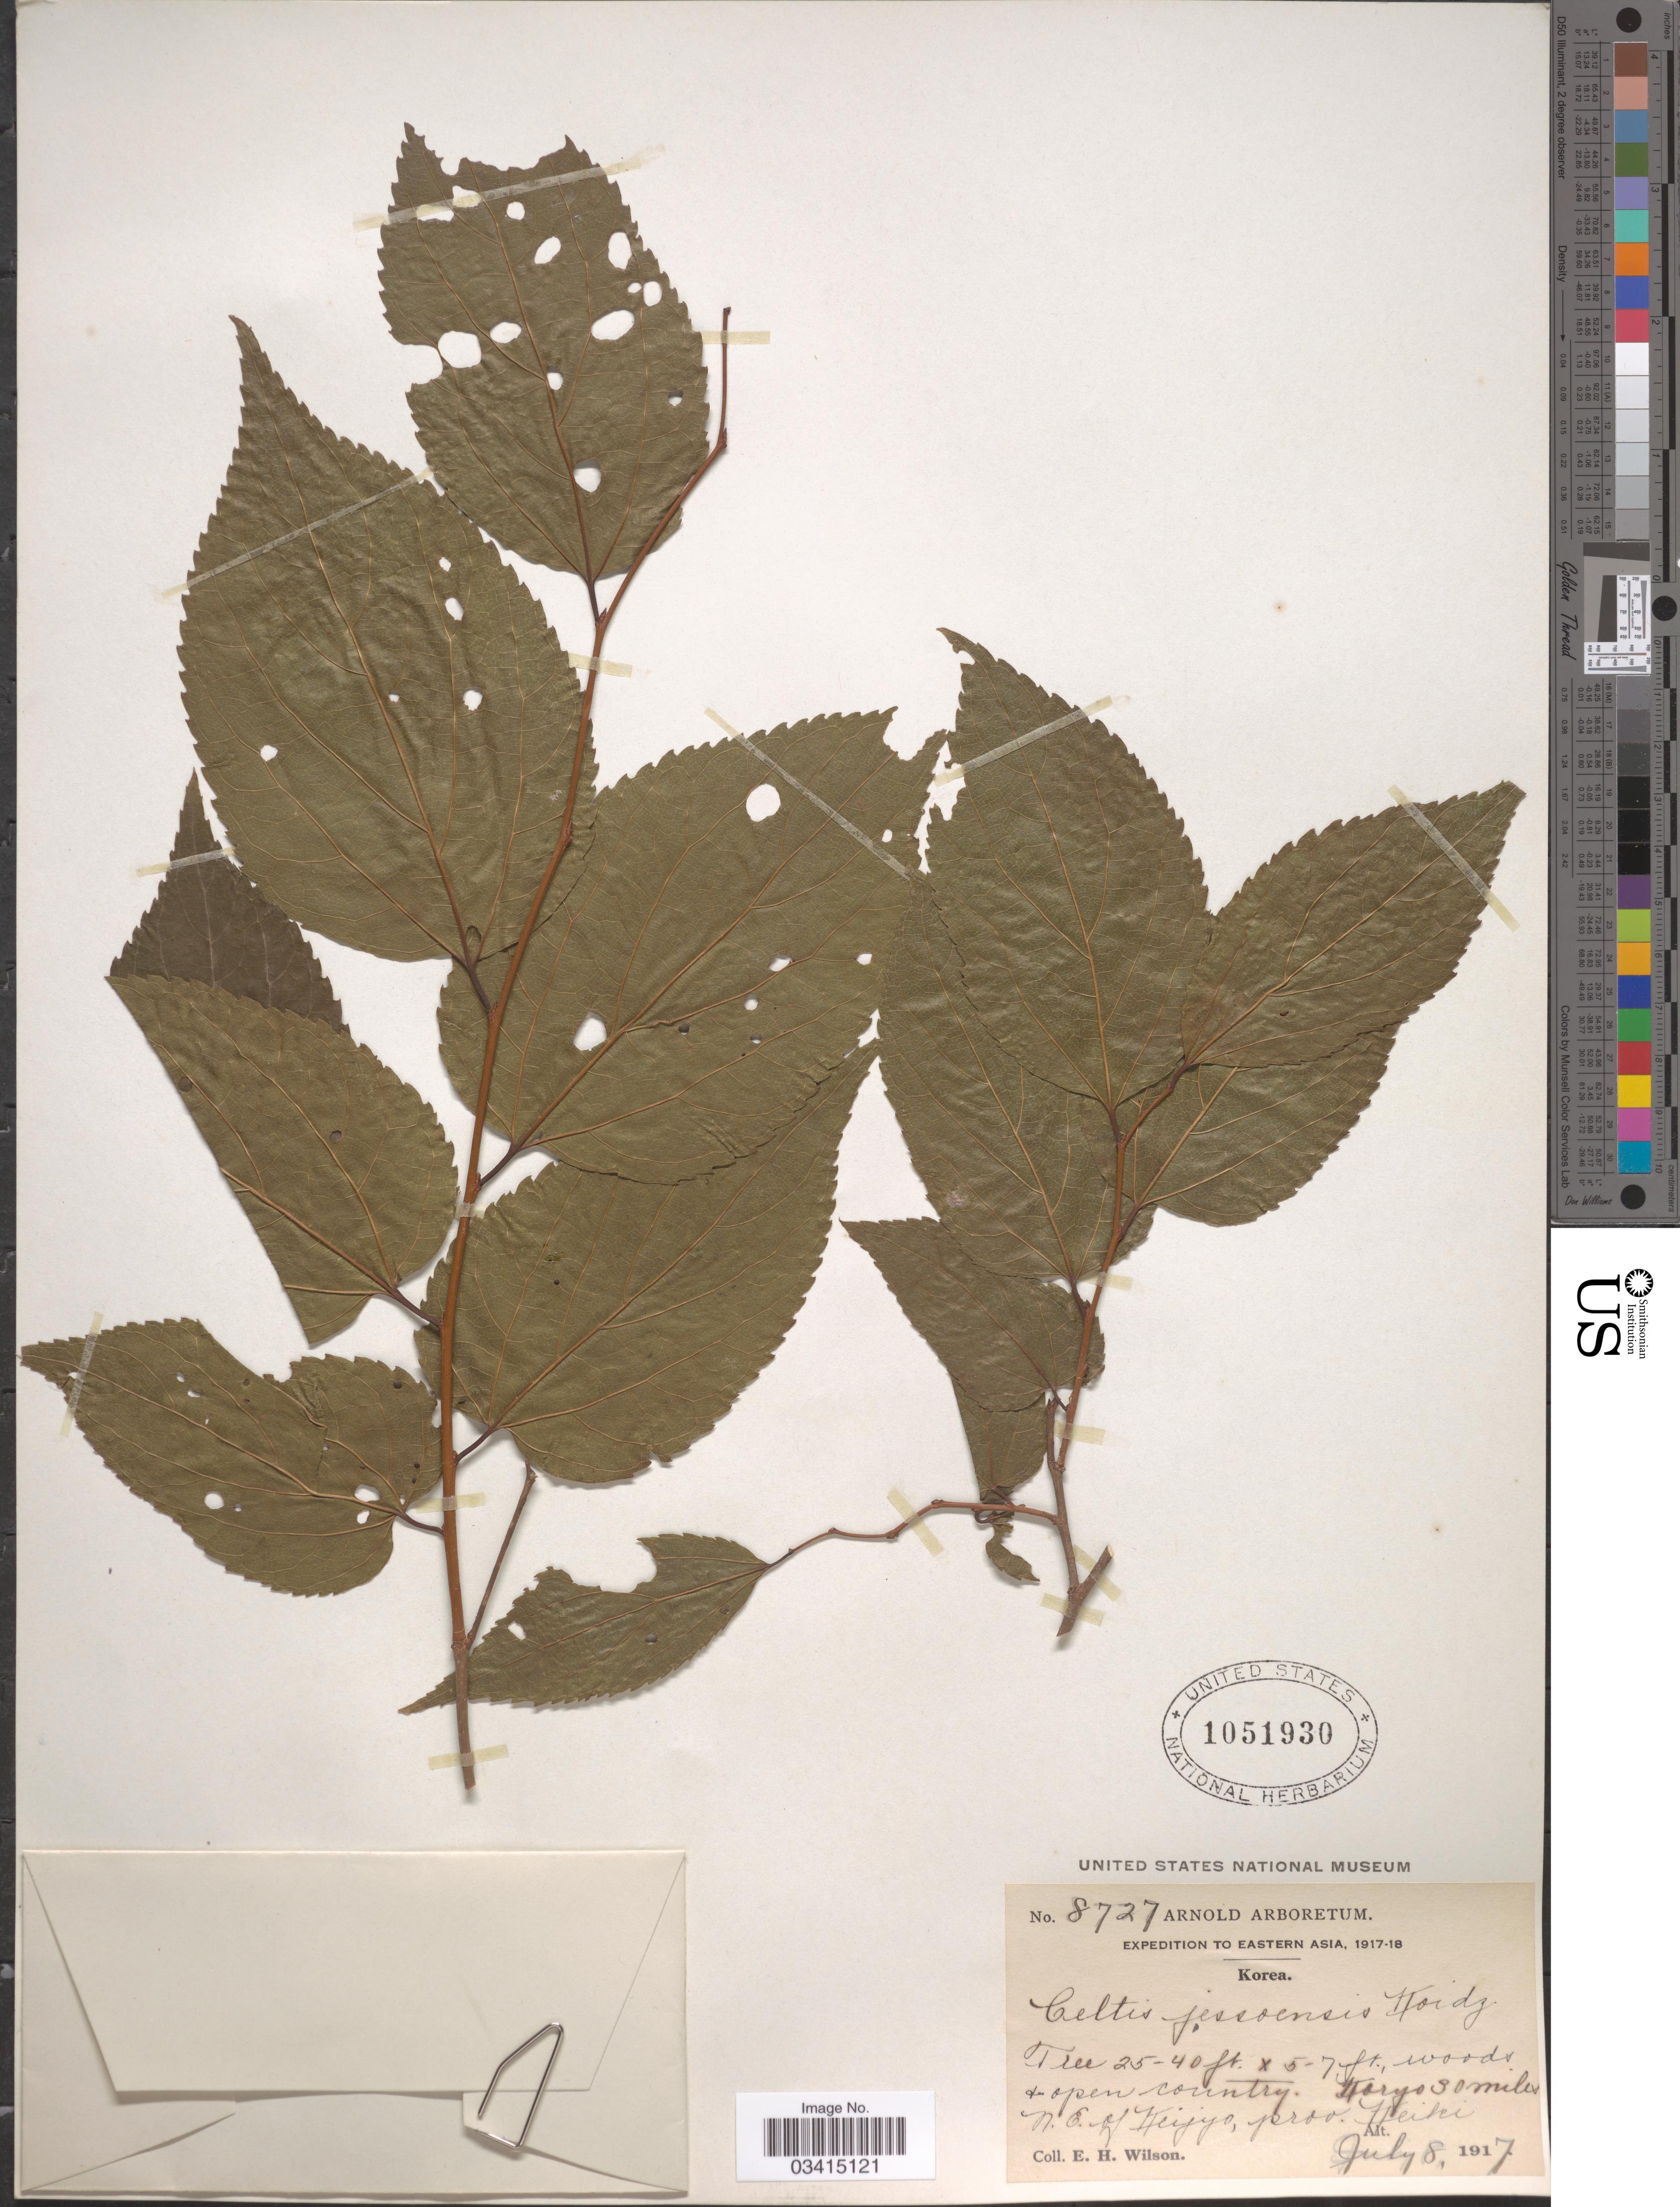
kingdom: Plantae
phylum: Tracheophyta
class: Magnoliopsida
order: Rosales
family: Cannabaceae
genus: Celtis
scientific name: Celtis jessoensis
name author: Koidz.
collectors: E. Wilson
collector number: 8727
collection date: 1917-07-08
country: South Korea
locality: Koryo 30 miles N. E. of Keijyo, prov. Keiki.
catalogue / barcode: US 1051930